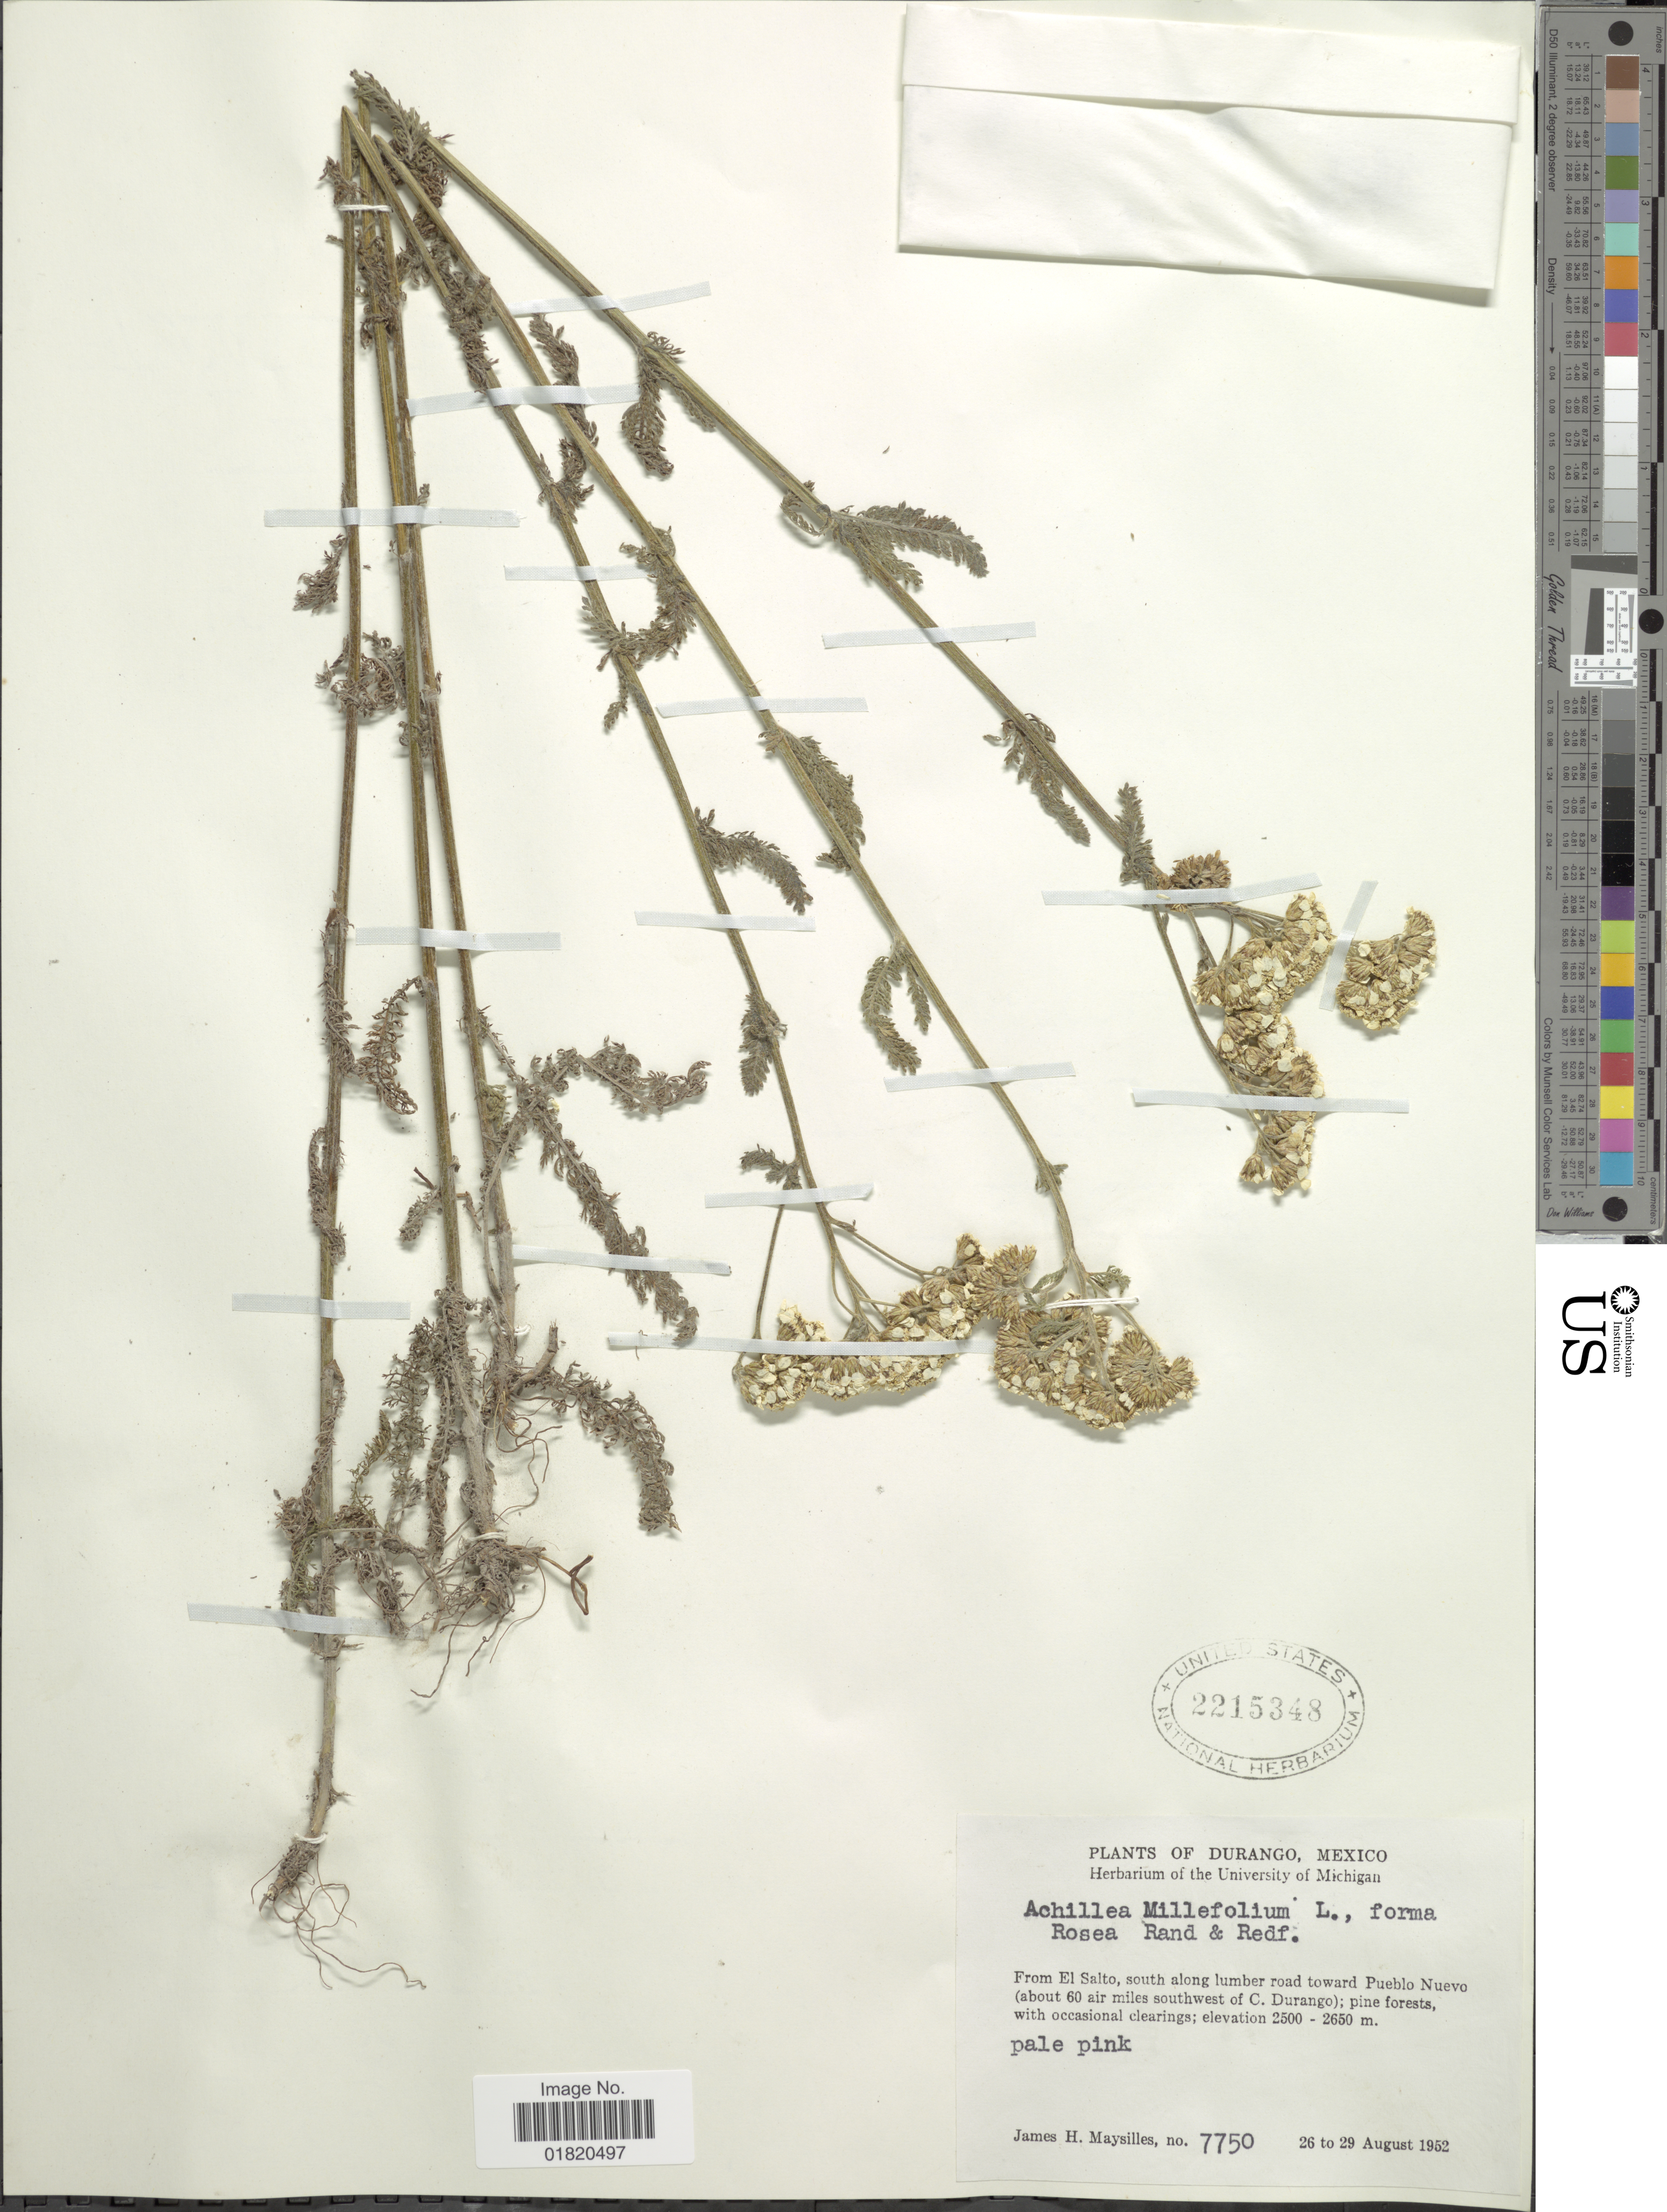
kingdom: Plantae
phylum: Tracheophyta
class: Magnoliopsida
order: Asterales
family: Asteraceae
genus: Achillea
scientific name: Achillea lanulosa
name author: Nutt.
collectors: J. Maysilles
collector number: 7750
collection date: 1952-08-26/1952-08-29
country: Mexico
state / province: Durango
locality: From El Salto, south along lumber road toward Pueblo Nuevo (aobut 60 air miles southwest of C. Durango)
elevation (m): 2500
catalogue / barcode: US 2215348